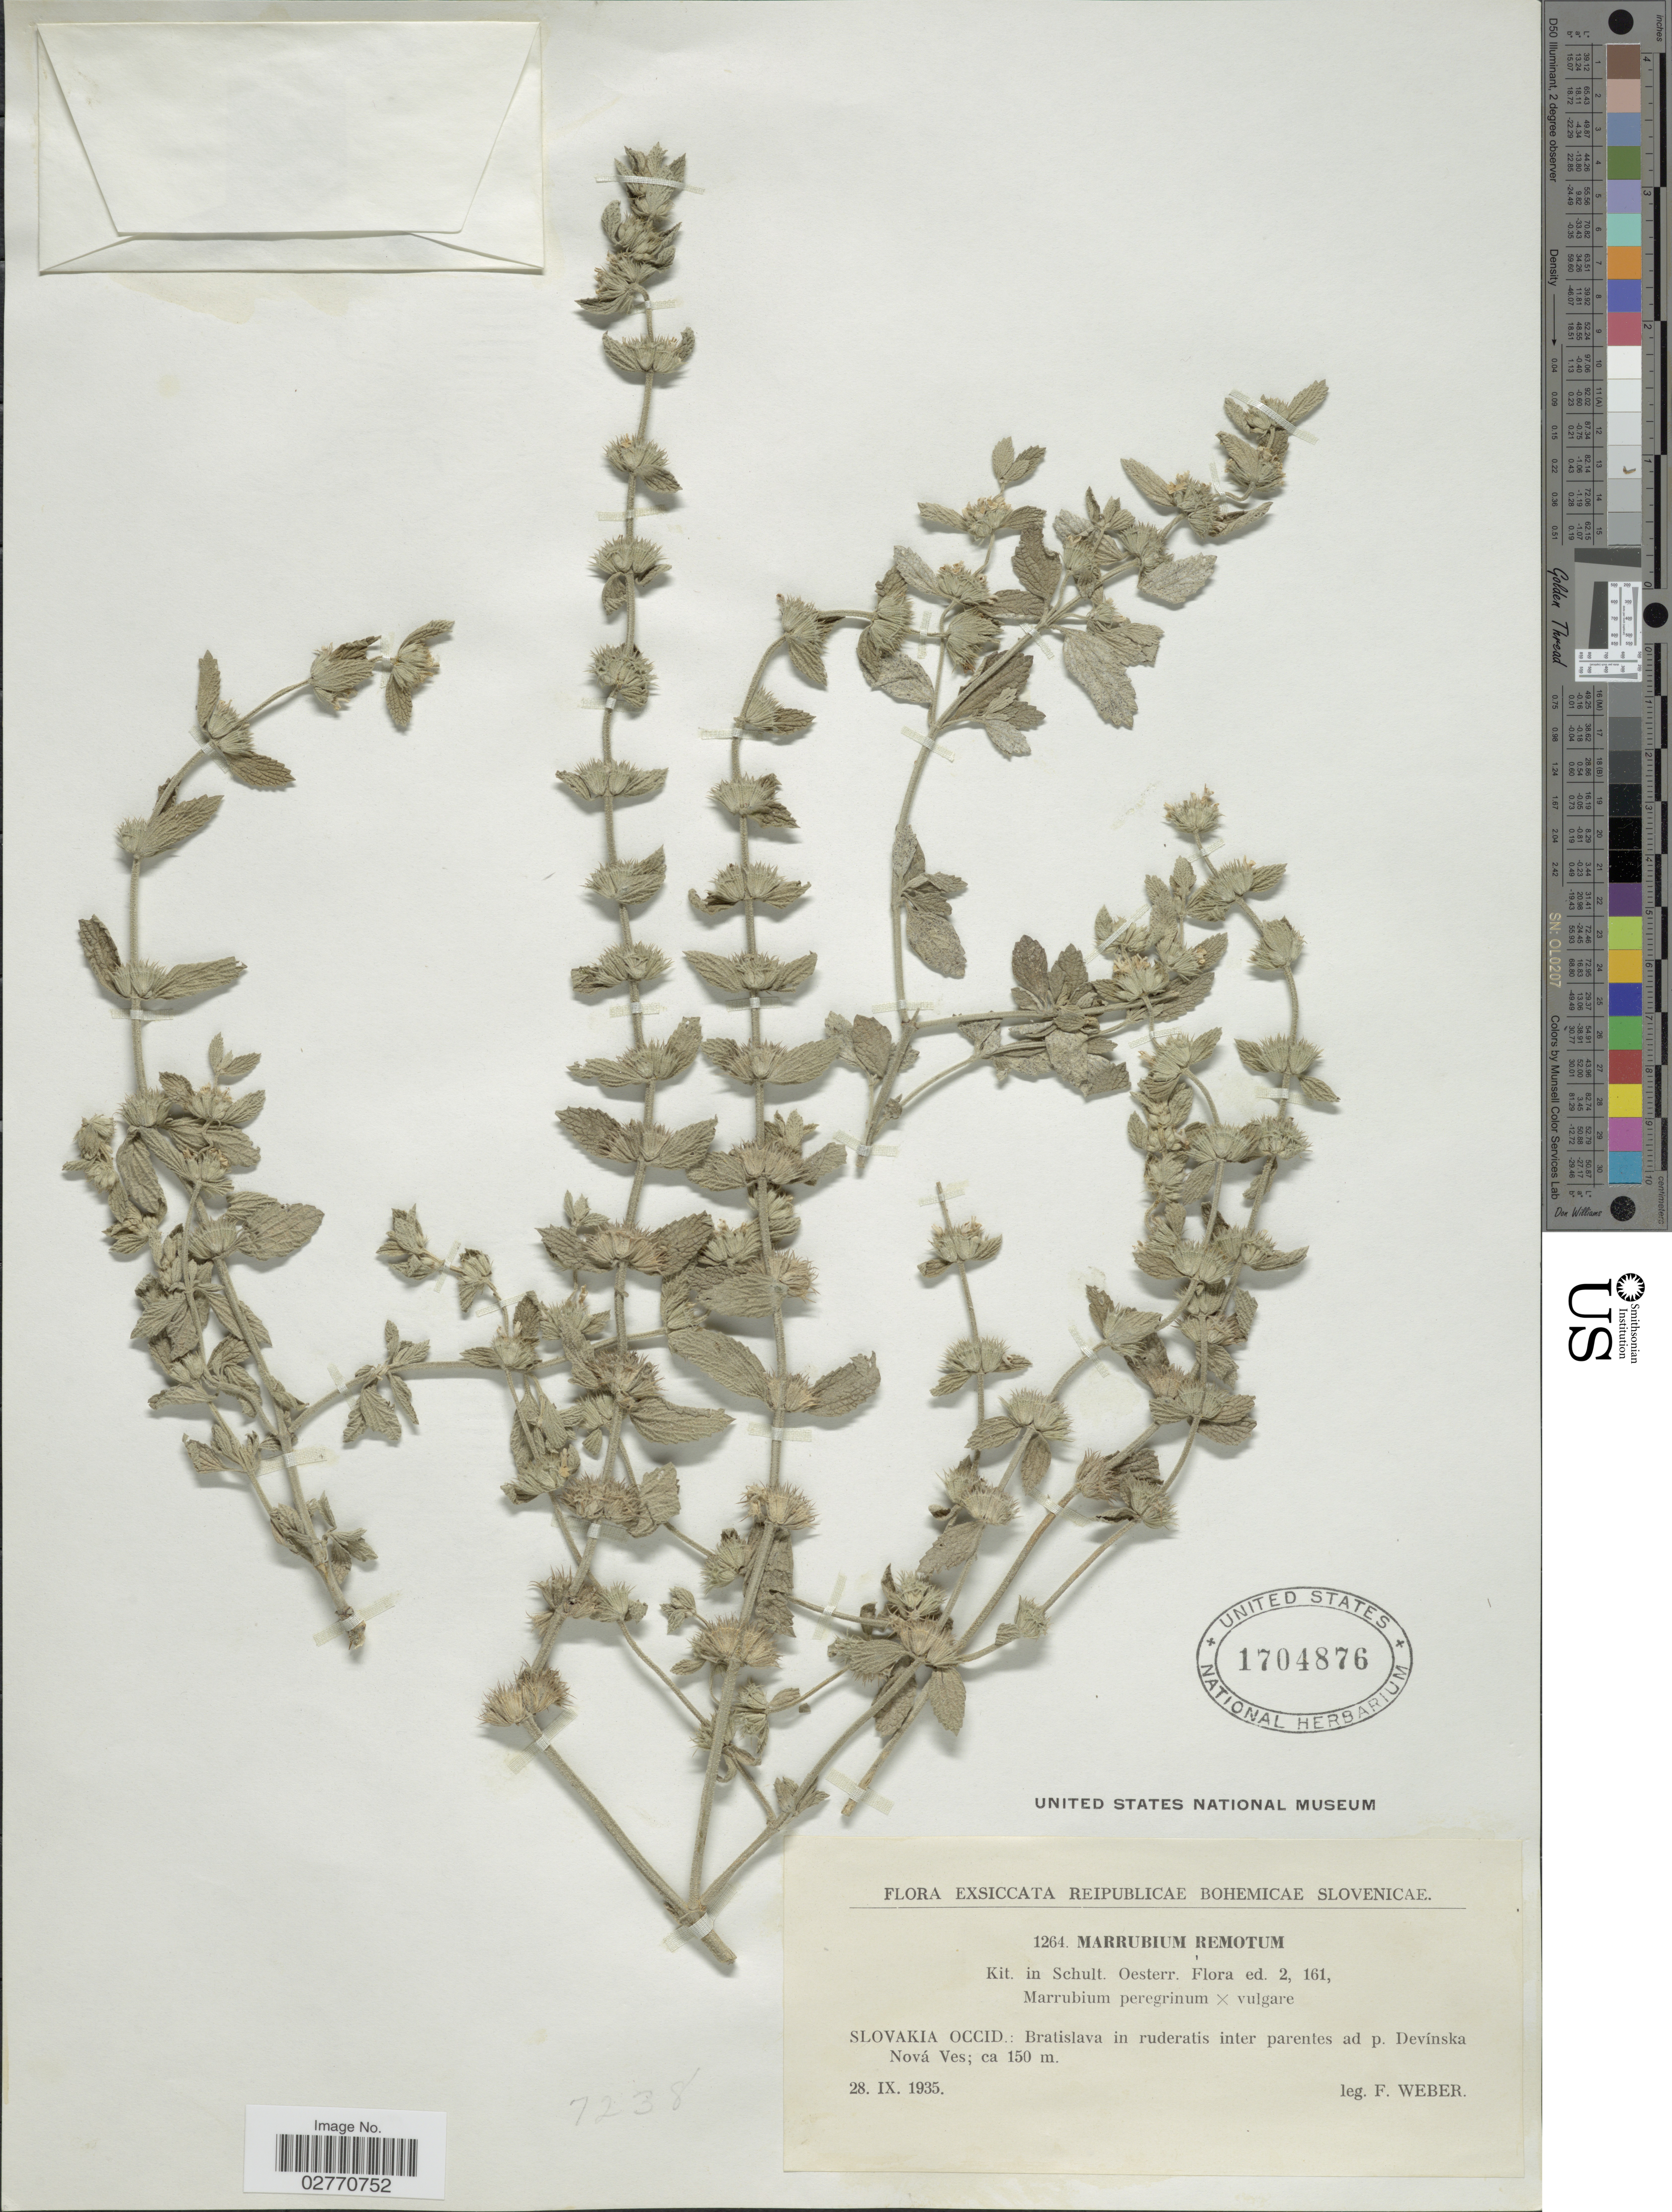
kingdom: Plantae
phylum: Tracheophyta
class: Magnoliopsida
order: Lamiales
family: Lamiaceae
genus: Marrubium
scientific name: Marrubium remotum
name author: Janka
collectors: F. Weber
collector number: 1264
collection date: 1935-09-28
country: Slovakia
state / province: Bratislavsky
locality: Reipublicae Bohemicae Slovenicae, Slovakia Occid.: Bratislava in ruderatis inter parentes ad p. Devínska Nová Ves.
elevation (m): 150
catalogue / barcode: US 1704876